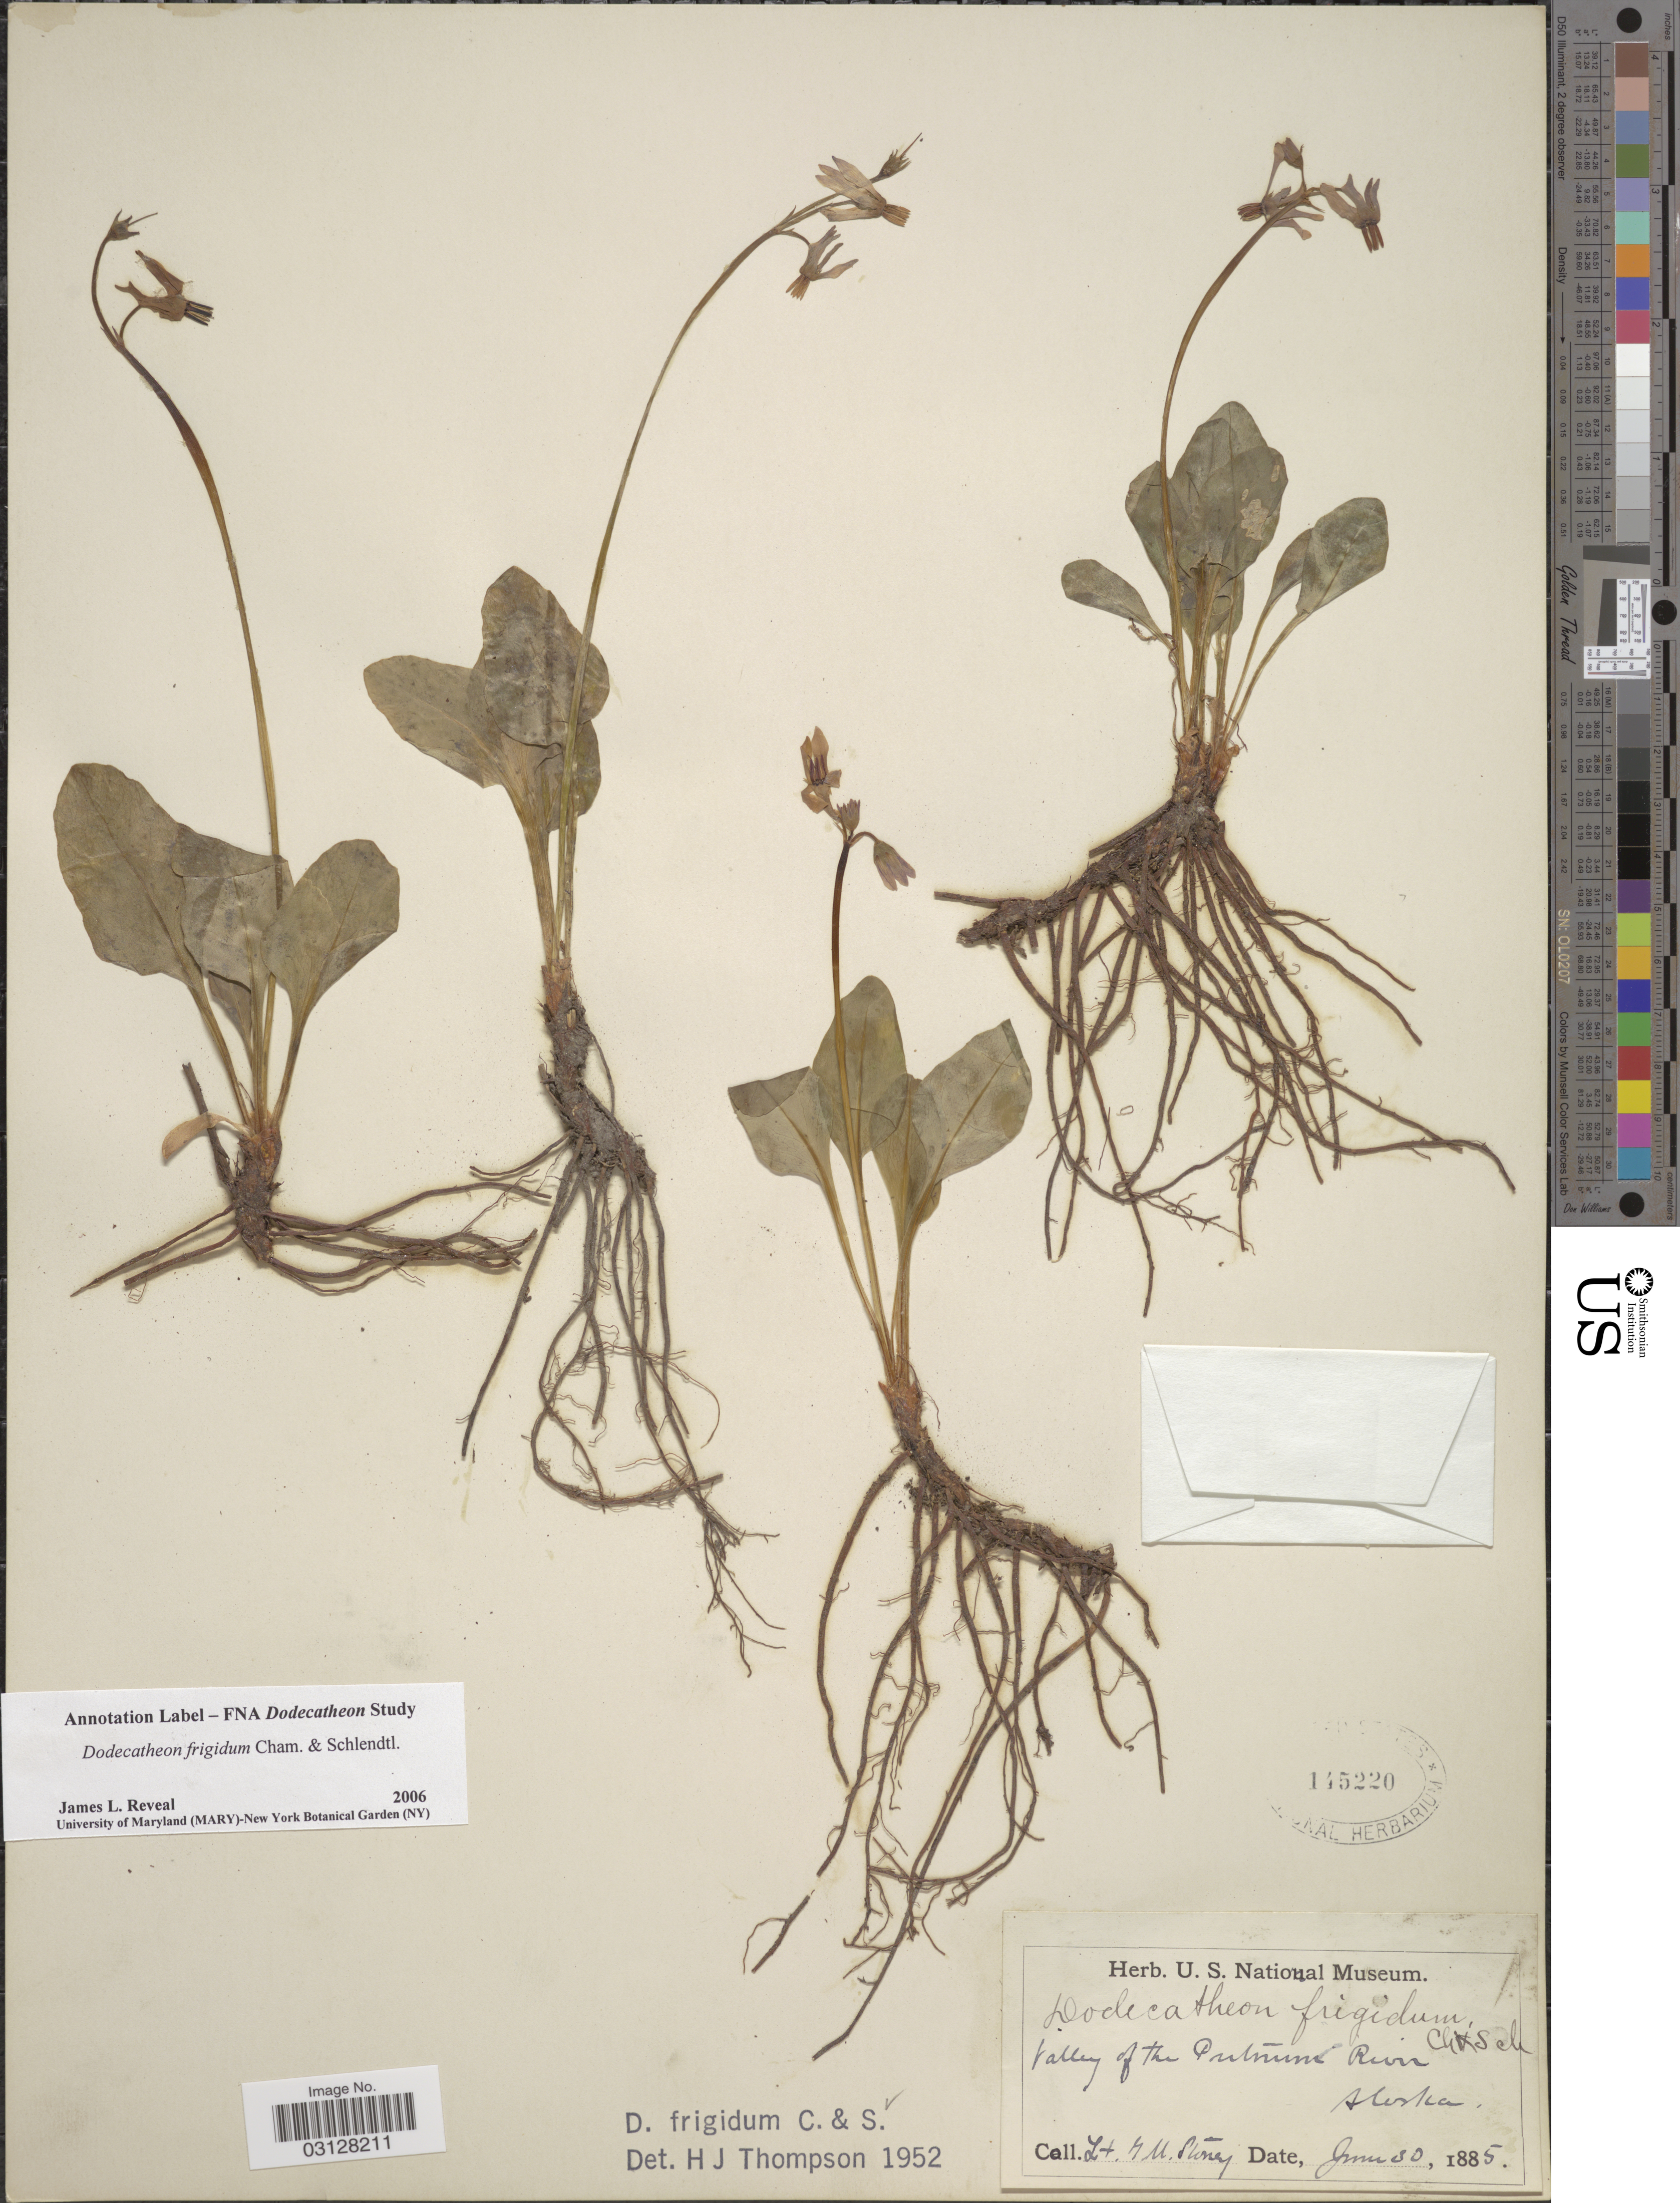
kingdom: Plantae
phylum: Tracheophyta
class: Magnoliopsida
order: Ericales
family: Primulaceae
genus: Dodecatheon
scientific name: Dodecatheon frigidum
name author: Cham. & Schltdl.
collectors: G. Stoney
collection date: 1885-06-30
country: United States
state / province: Alaska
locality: Valley of the Putnam River.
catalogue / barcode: US 145220